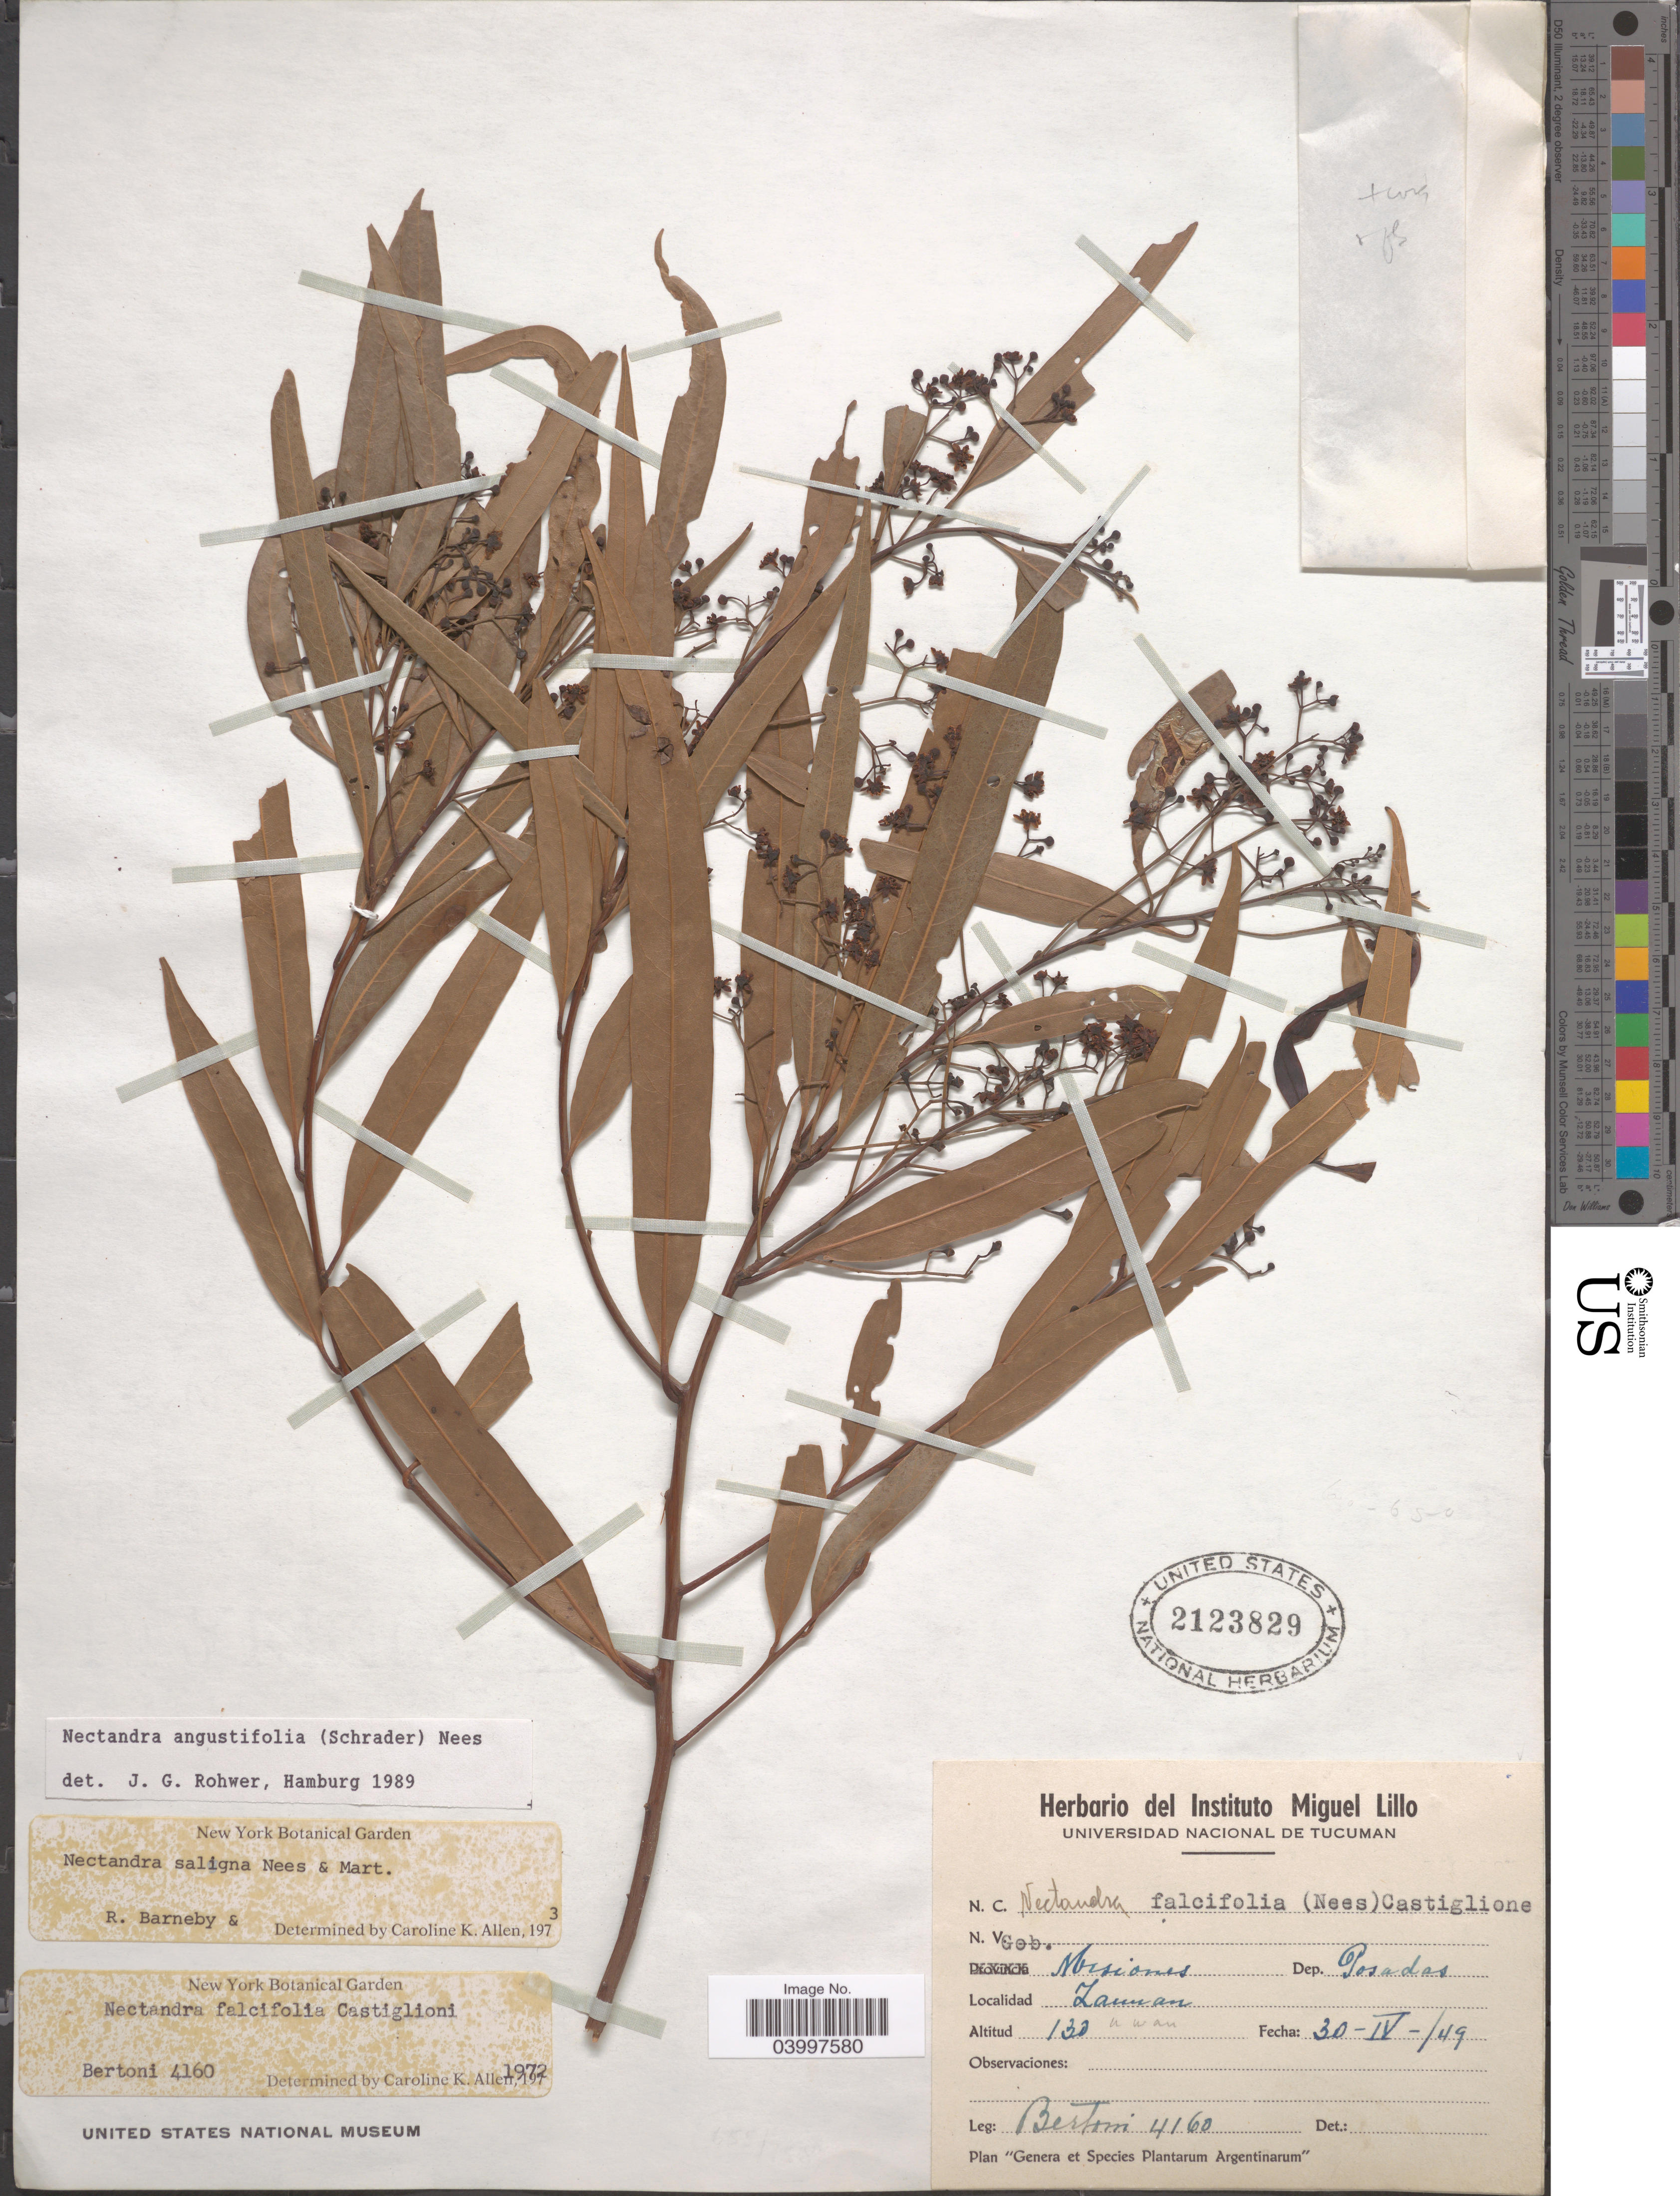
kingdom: Plantae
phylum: Tracheophyta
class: Magnoliopsida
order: Laurales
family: Lauraceae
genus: Nectandra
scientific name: Nectandra angustifolia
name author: (Schrad.) Nees & Mart.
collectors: -- Bertoni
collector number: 4160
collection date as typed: Transcribed d/m/y: 30/4/49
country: Argentina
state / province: Misiones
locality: Gob. Misiones. Dep. Posadas. Lannan [interpreted].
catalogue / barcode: US 2123829